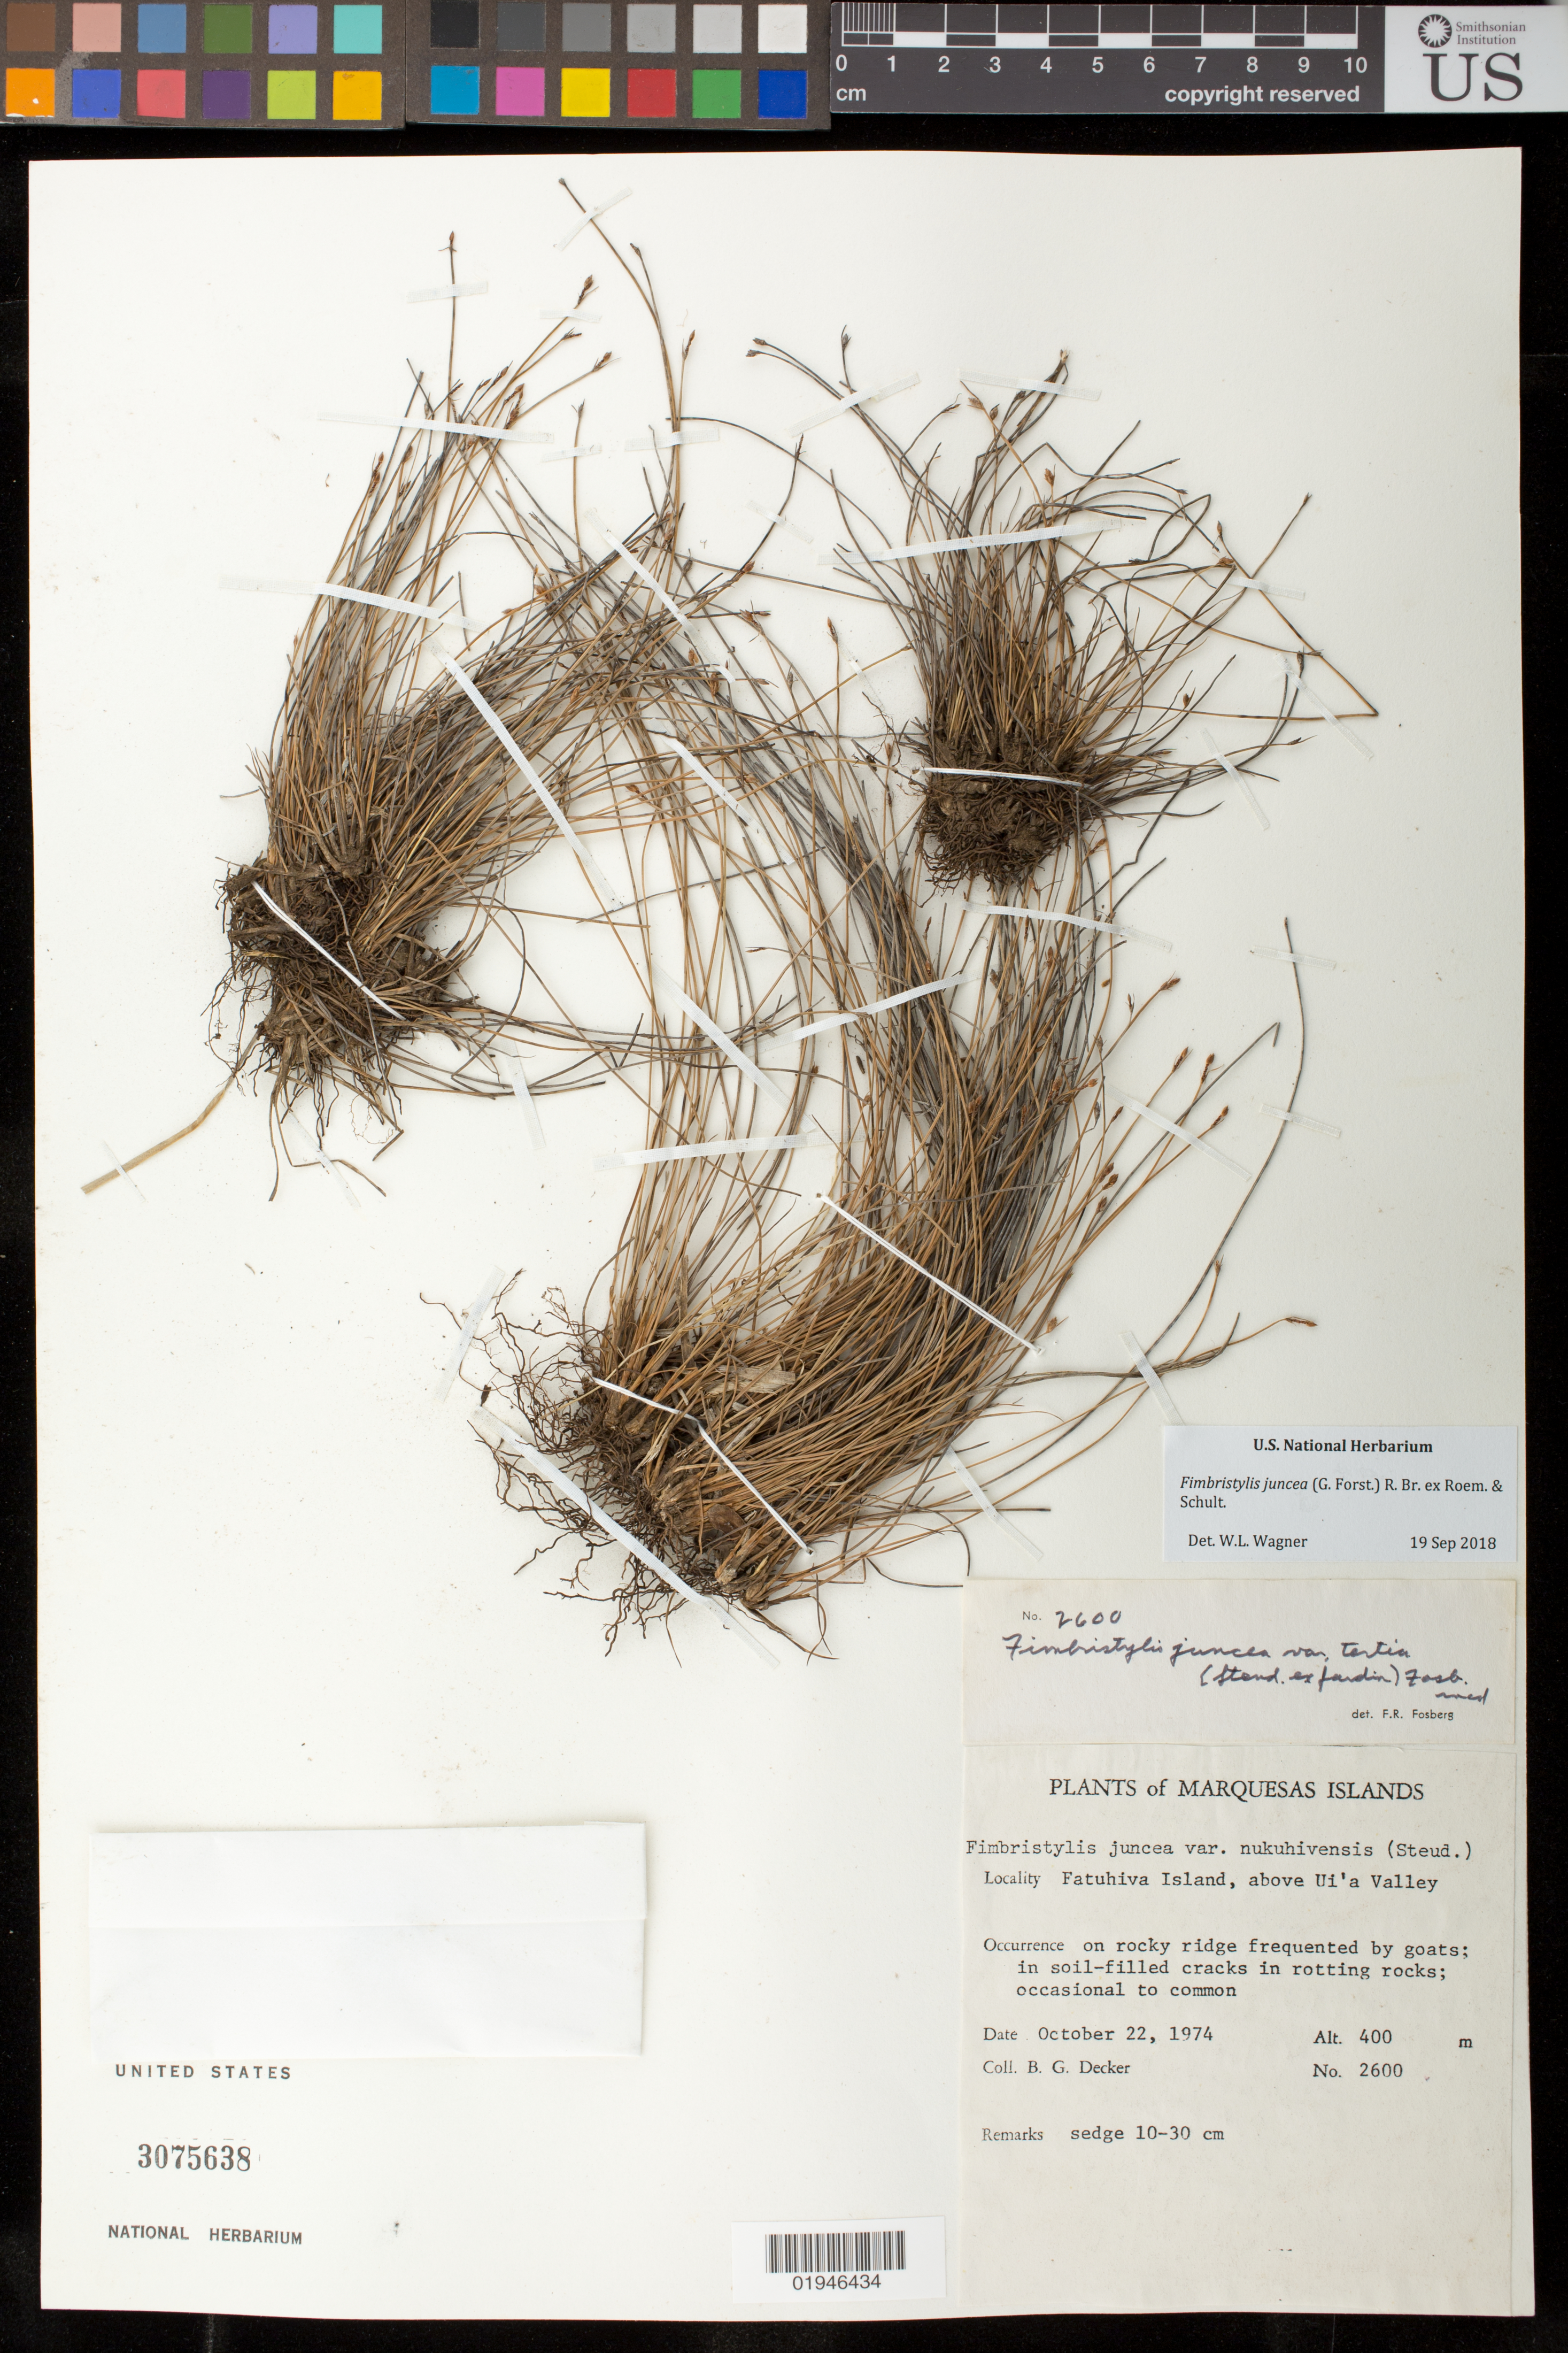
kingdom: Plantae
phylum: Tracheophyta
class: Liliopsida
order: Poales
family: Cyperaceae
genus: Fimbristylis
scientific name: Fimbristylis juncea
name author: (G. Forst.) Br. ex Roem. & Schult.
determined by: Wagner, W. L., (BOT), Smithsonian Institution - National Museum of Natural History (UNITED STATES)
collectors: B. G. Decker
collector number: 2600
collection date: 1974-10-22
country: French Polynesia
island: Fatu Hiva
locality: above Ui'a Valley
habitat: On rocky ridge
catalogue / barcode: US 3075638